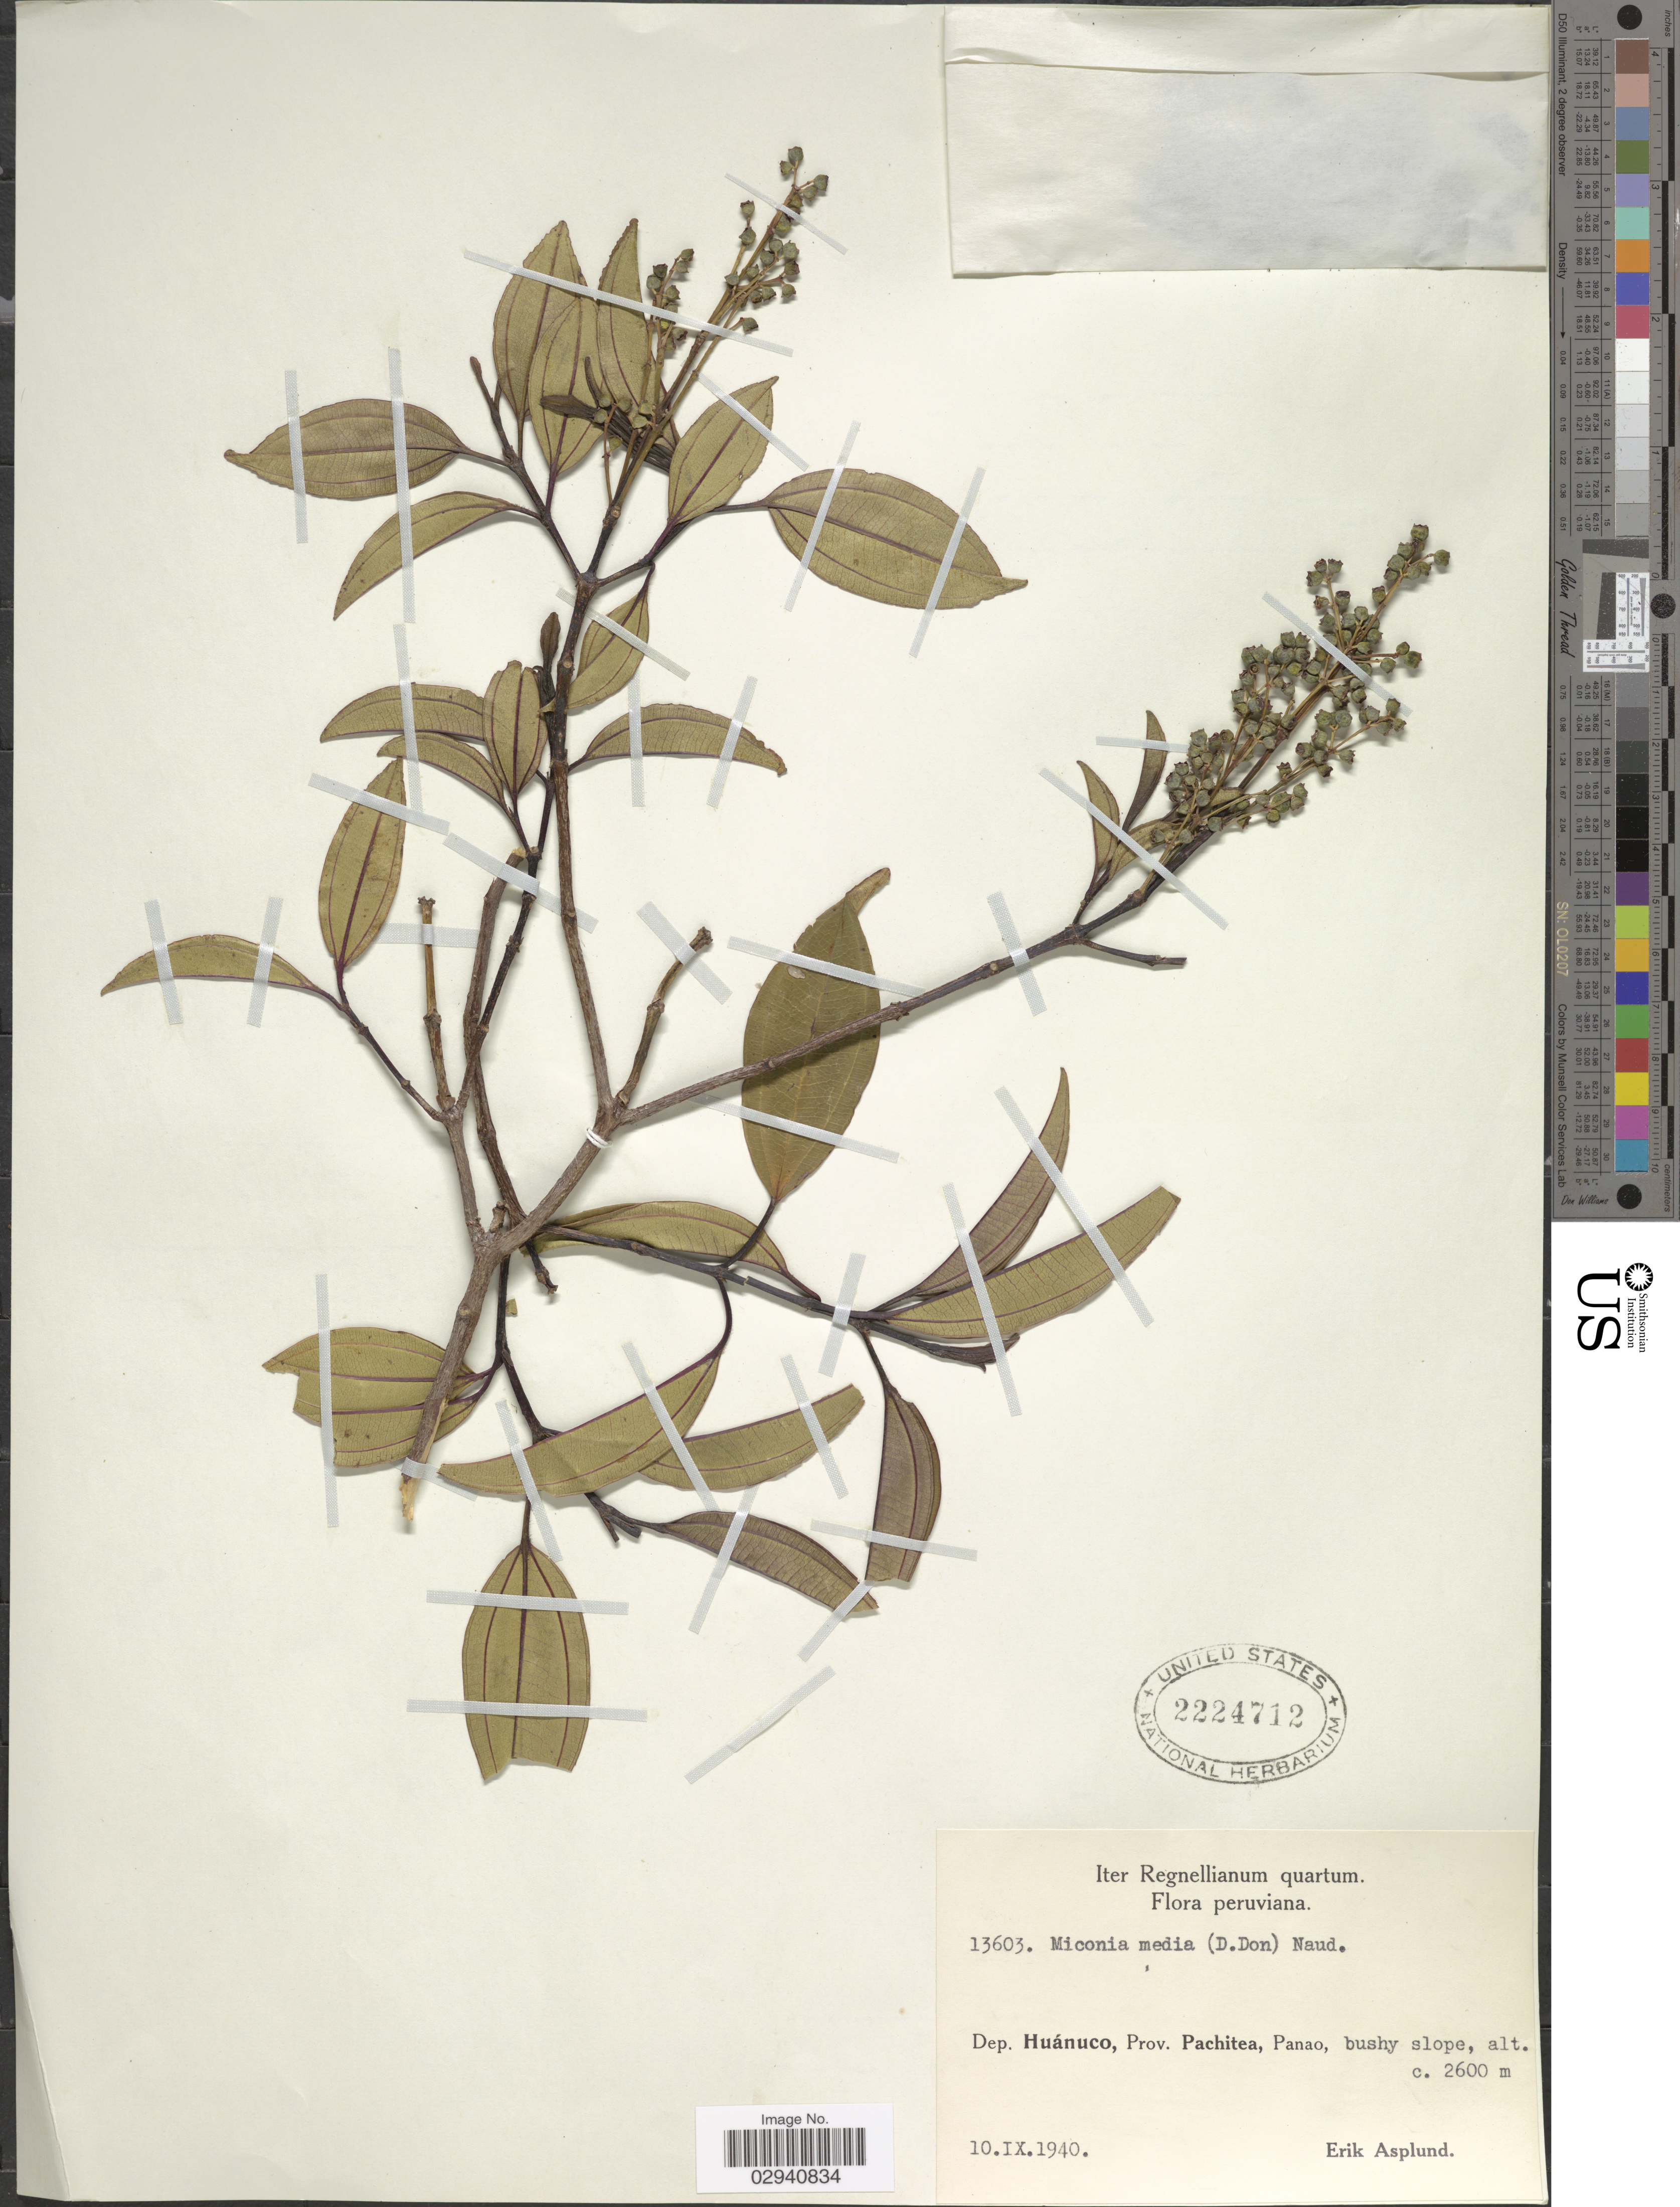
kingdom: Plantae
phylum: Tracheophyta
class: Magnoliopsida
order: Myrtales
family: Melastomataceae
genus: Miconia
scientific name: Miconia media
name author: (D. Don) Naudin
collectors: E. Asplund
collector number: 13603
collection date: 1940-09-10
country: Peru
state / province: Huánuco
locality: Dep. Huánuco, Prov. Pachitea, Panao.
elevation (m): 2600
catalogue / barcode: US 2224712